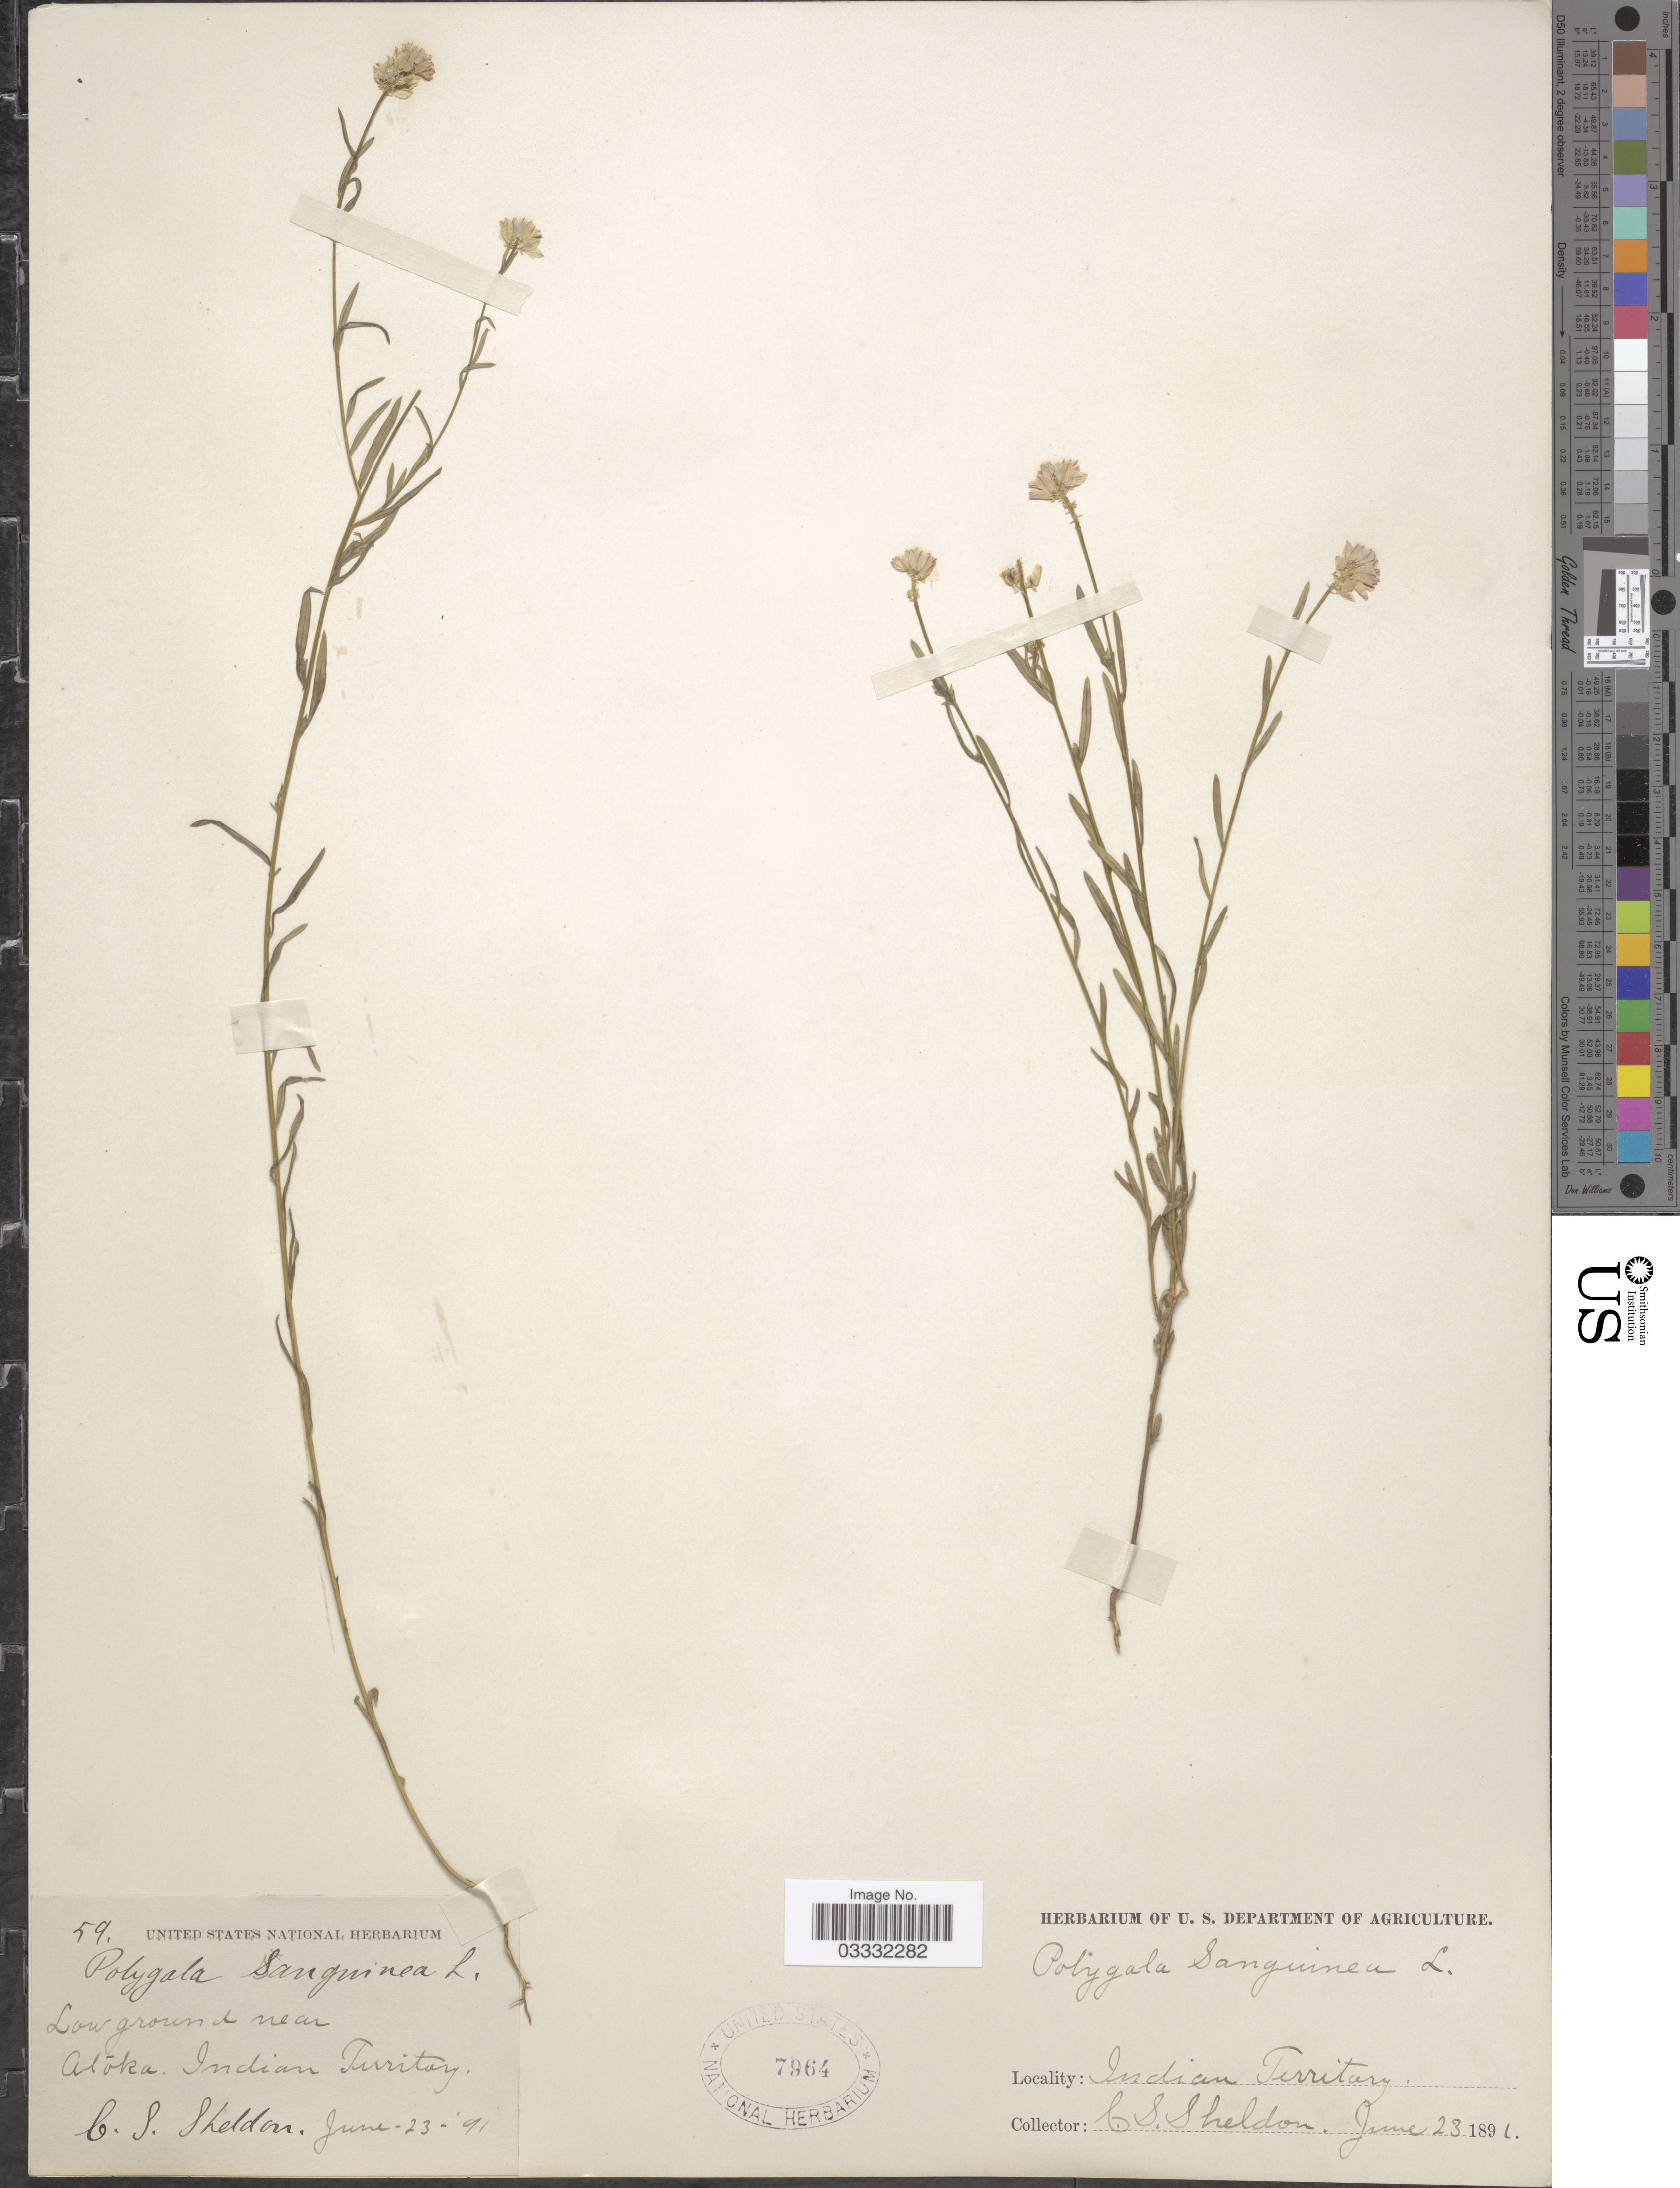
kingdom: Plantae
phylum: Tracheophyta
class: Magnoliopsida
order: Fabales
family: Polygalaceae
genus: Polygala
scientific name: Polygala sanguinea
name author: L.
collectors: C. S. Sheldon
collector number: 59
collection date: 1891-06-23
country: United States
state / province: Oklahoma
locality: Low ground near Atoka. Indian Terrritory.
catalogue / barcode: US 7964